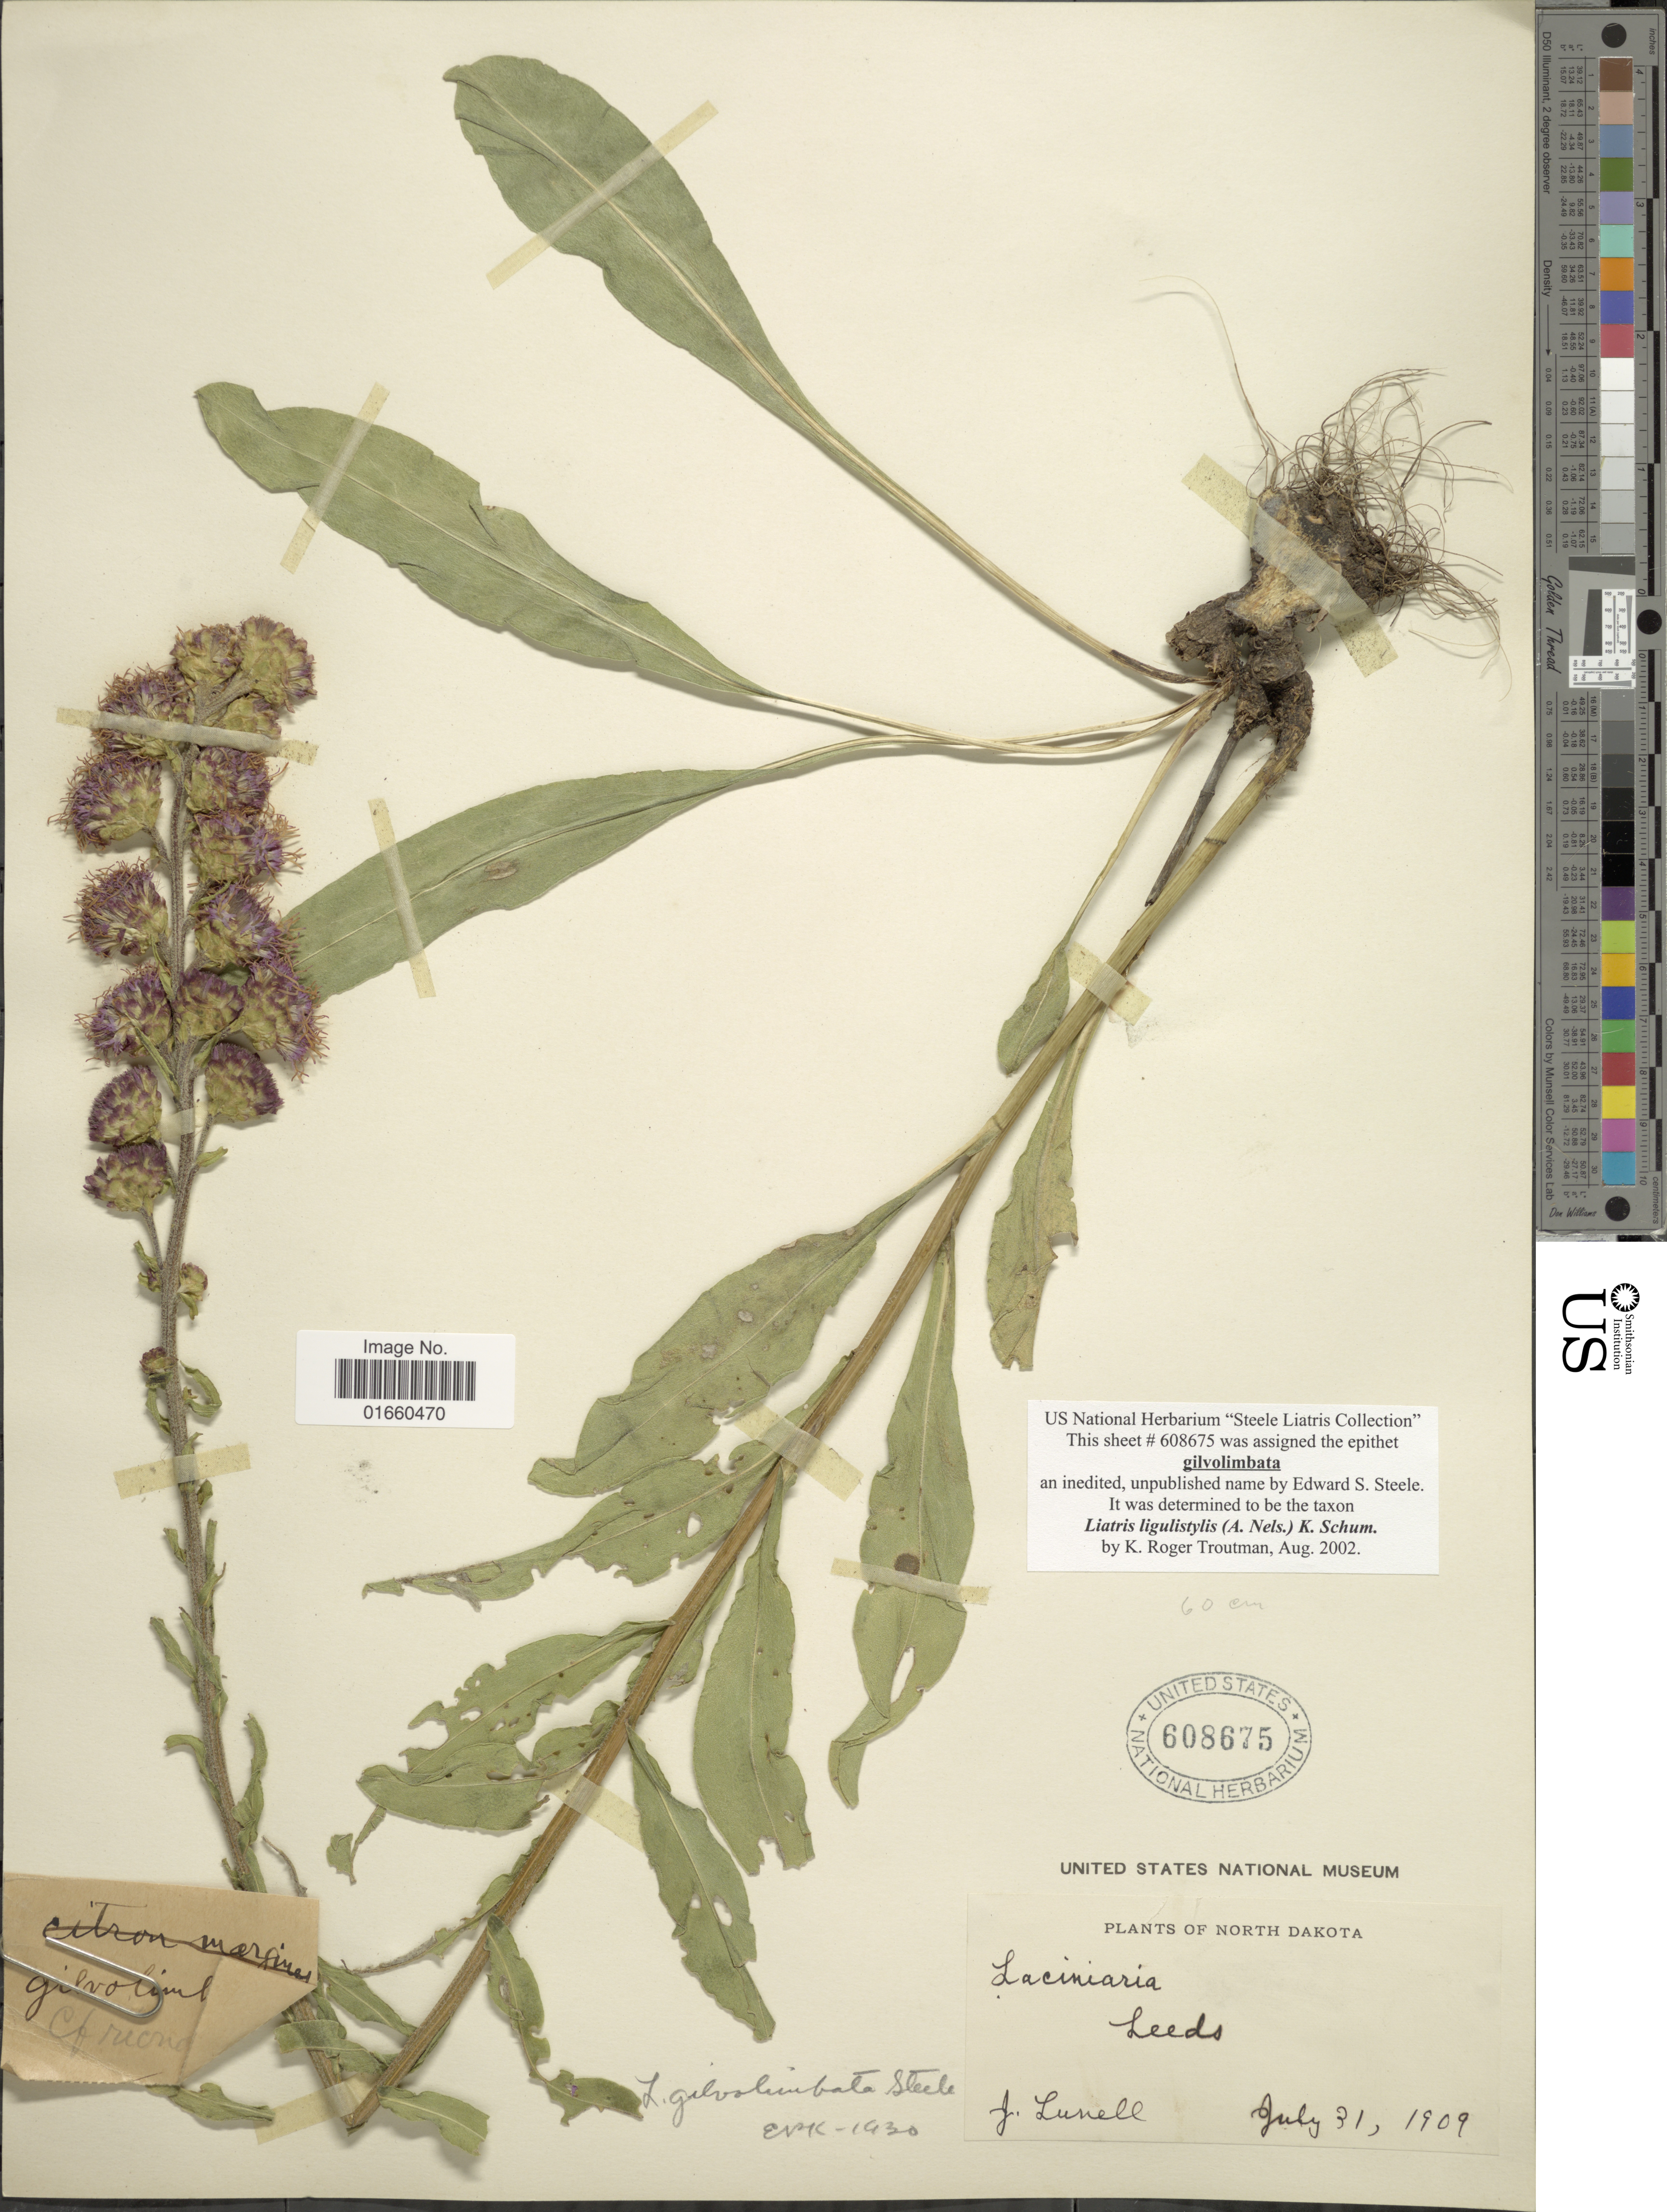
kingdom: Plantae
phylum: Tracheophyta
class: Magnoliopsida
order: Asterales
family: Asteraceae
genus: Liatris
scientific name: Liatris ligulistylis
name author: (A. Nelson) K. Schum.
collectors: J. Lunell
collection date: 1909-07-31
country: United States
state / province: North Dakota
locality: Leeds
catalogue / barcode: US 608675